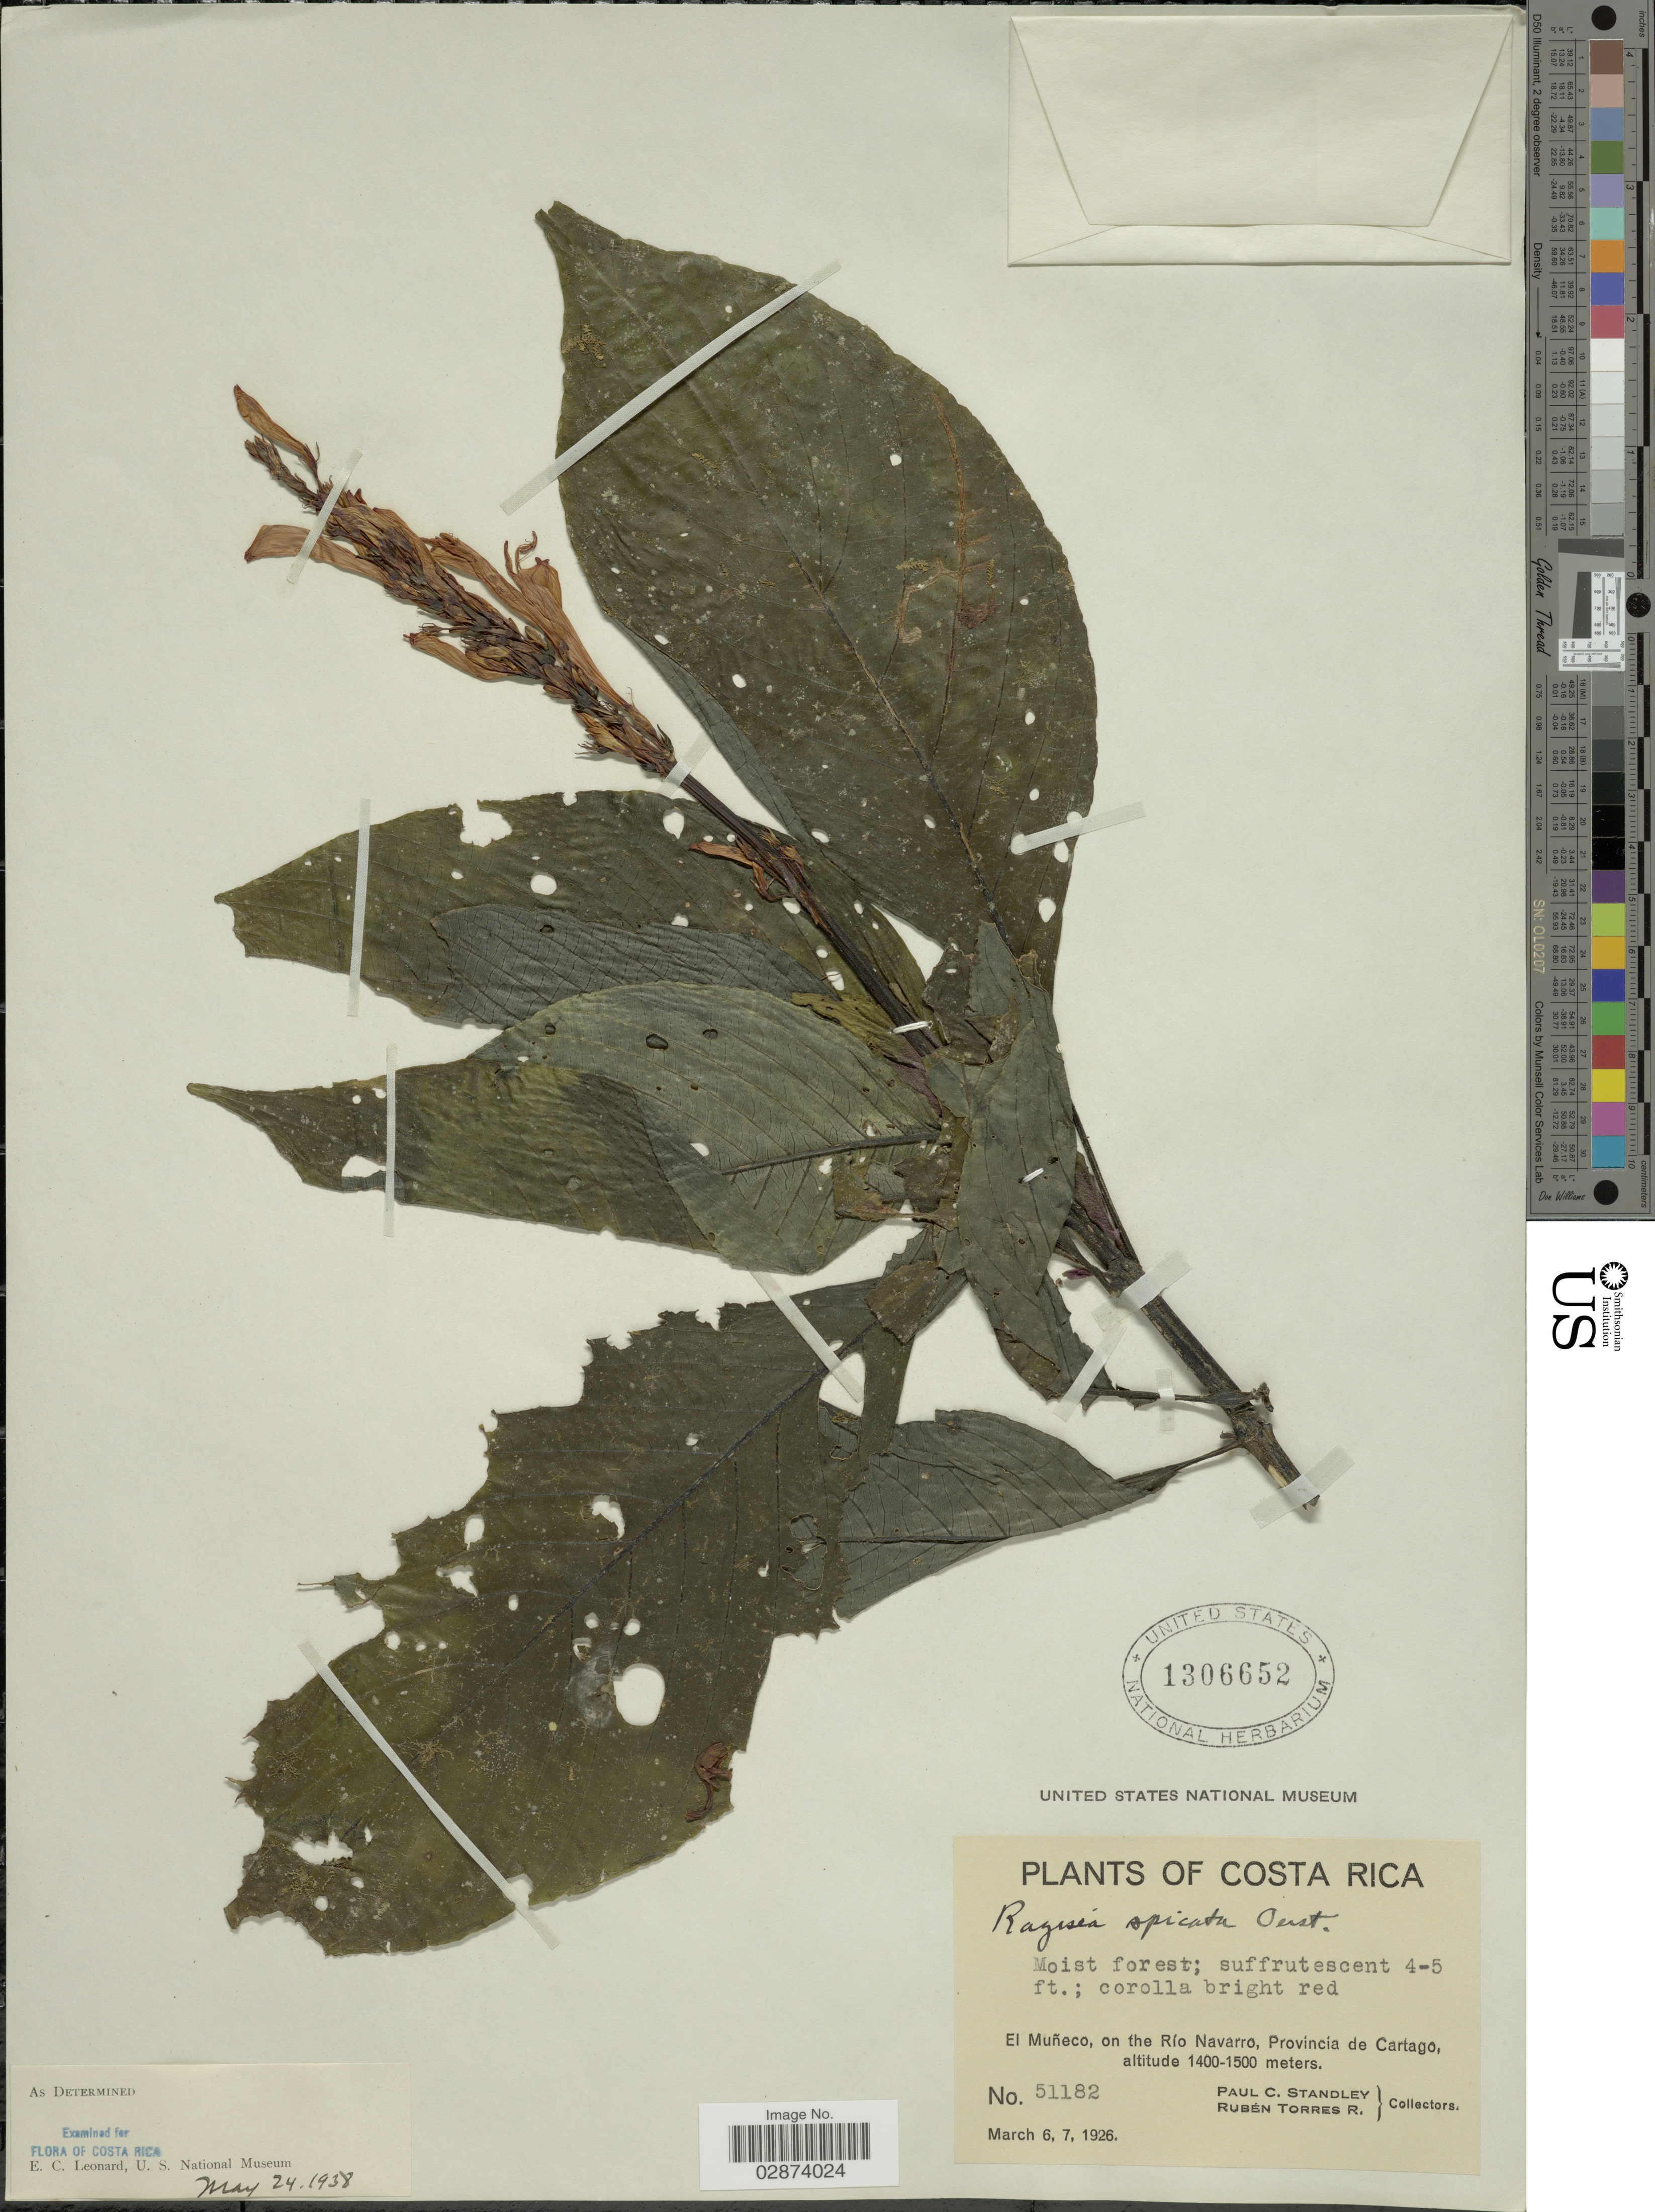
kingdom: Plantae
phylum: Tracheophyta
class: Magnoliopsida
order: Lamiales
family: Acanthaceae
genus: Razisea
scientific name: Razisea spicata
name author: Oerst.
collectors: P. C. Standley & R. Torres R.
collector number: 51182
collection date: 1926-03-06/1926-03-07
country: Costa Rica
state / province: Cartago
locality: El Muñeco, on the Río Navarro, Provincia de Cartago.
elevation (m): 1400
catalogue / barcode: US 1306652